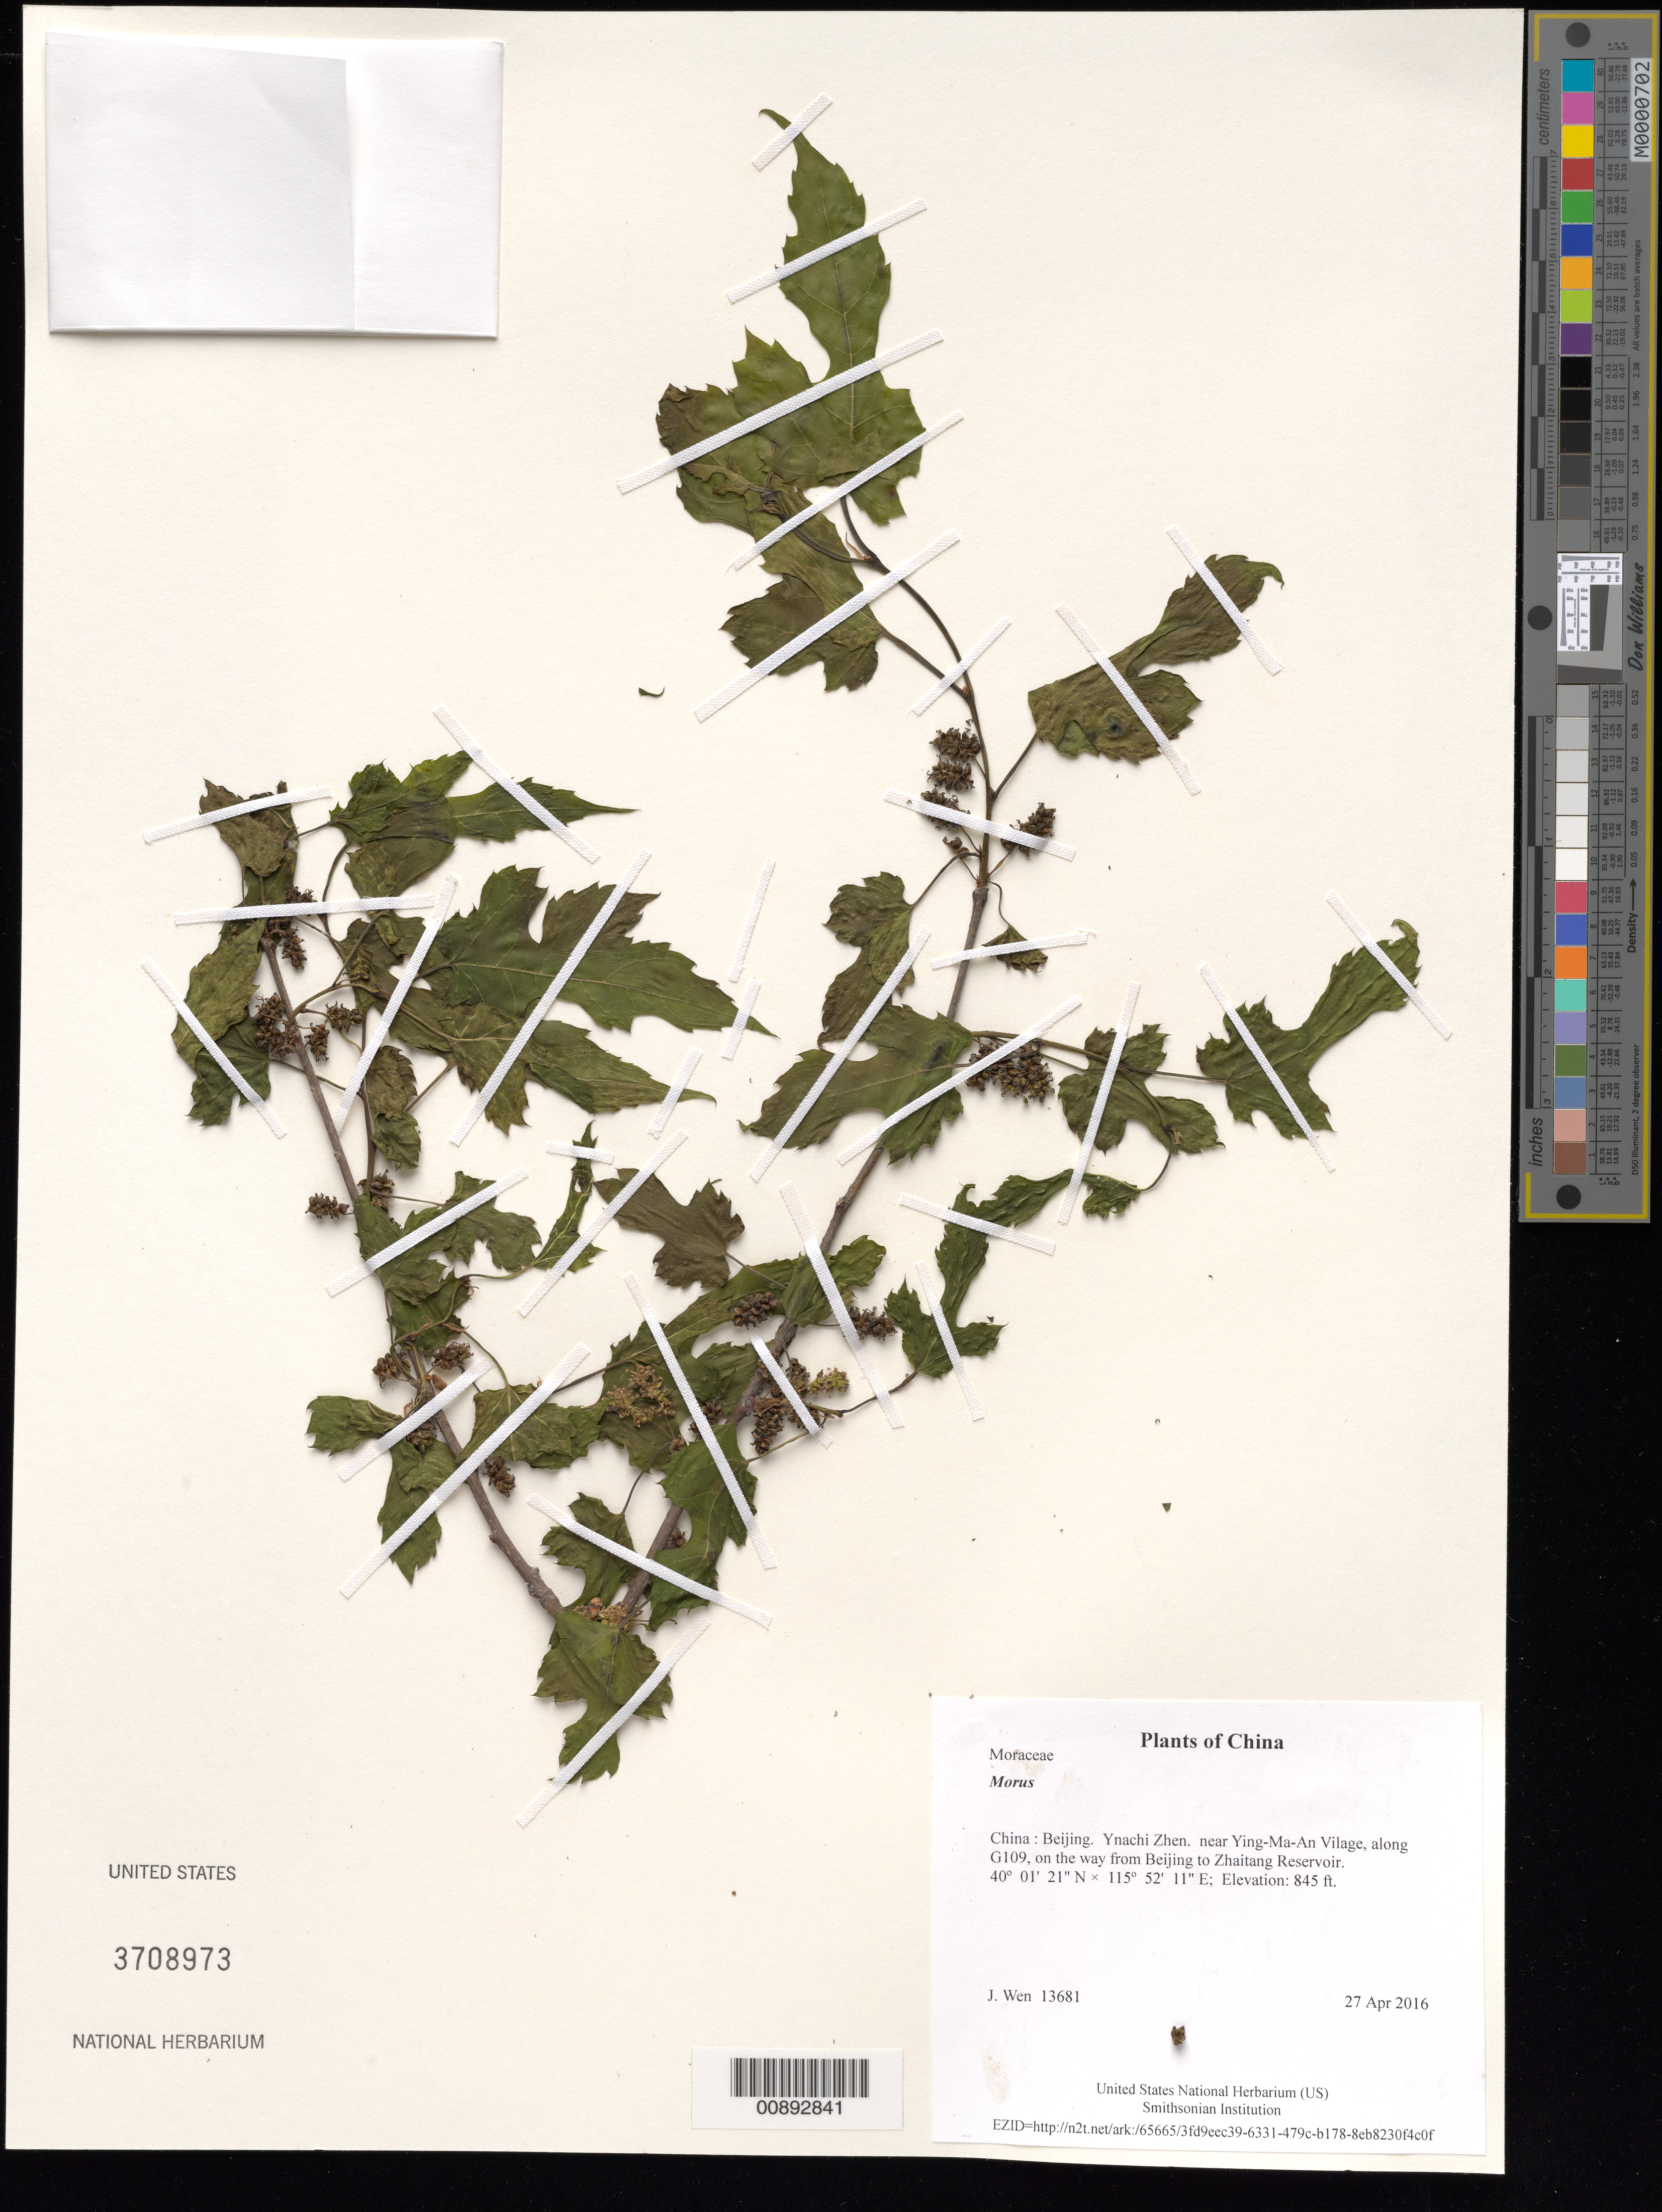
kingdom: Plantae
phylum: Tracheophyta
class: Magnoliopsida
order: Rosales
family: Moraceae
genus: Morus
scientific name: Morus sp.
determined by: Wen, Jun, (BOT), Smithsonian Institution - National Museum of Natural History (UNITED STATES)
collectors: J. Wen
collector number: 13681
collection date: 2016-04-27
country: China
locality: Beijing. Ynachi Zhen. near Ying-Ma-An Vilage, along G109, on the way from Beijing to Zhaitang Reservoir.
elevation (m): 258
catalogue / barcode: US 3708973